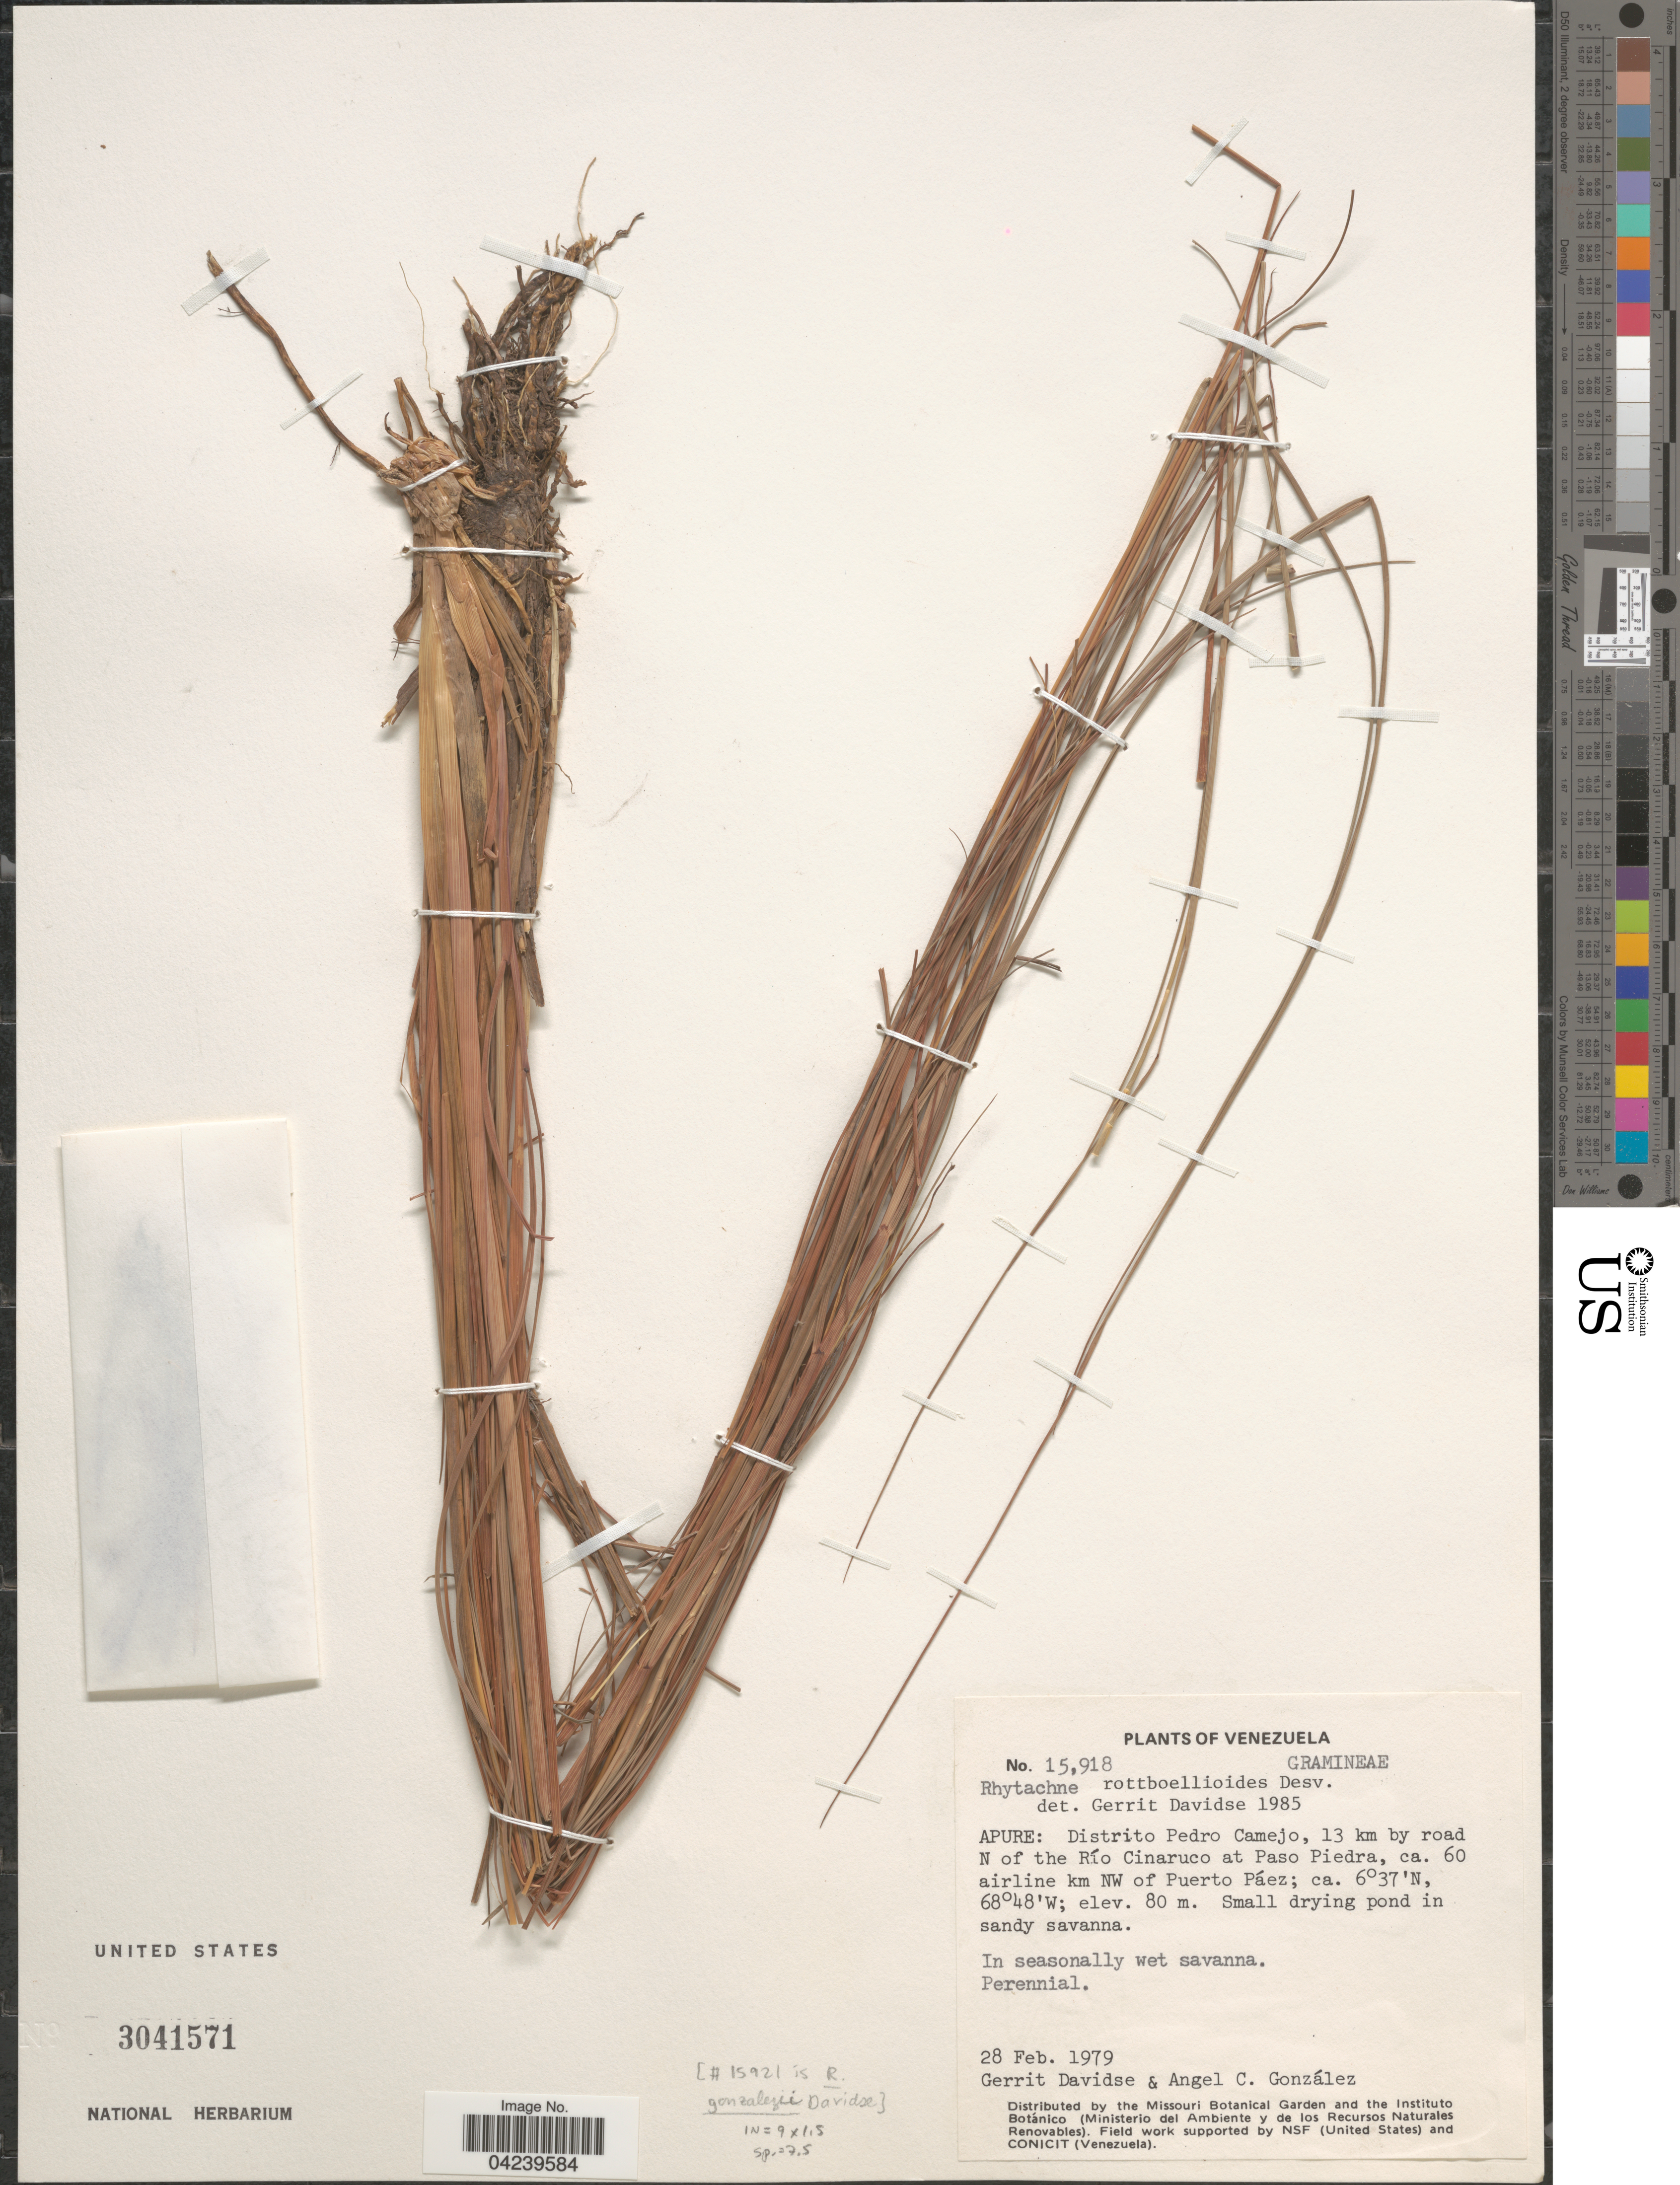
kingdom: Plantae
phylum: Tracheophyta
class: Liliopsida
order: Poales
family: Poaceae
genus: Rhytachne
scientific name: Rhytachne rottboellioides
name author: Desv.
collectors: G. Davidse & A. C. González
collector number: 15918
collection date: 1979-02-28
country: Venezuela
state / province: Apure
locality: Distrito Pedro Camejo, 13 km by road N of the Río Cinaruco at Paso Piedra, ca. 60 airline km NW of Puerto Páez.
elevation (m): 80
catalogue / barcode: US 3041571